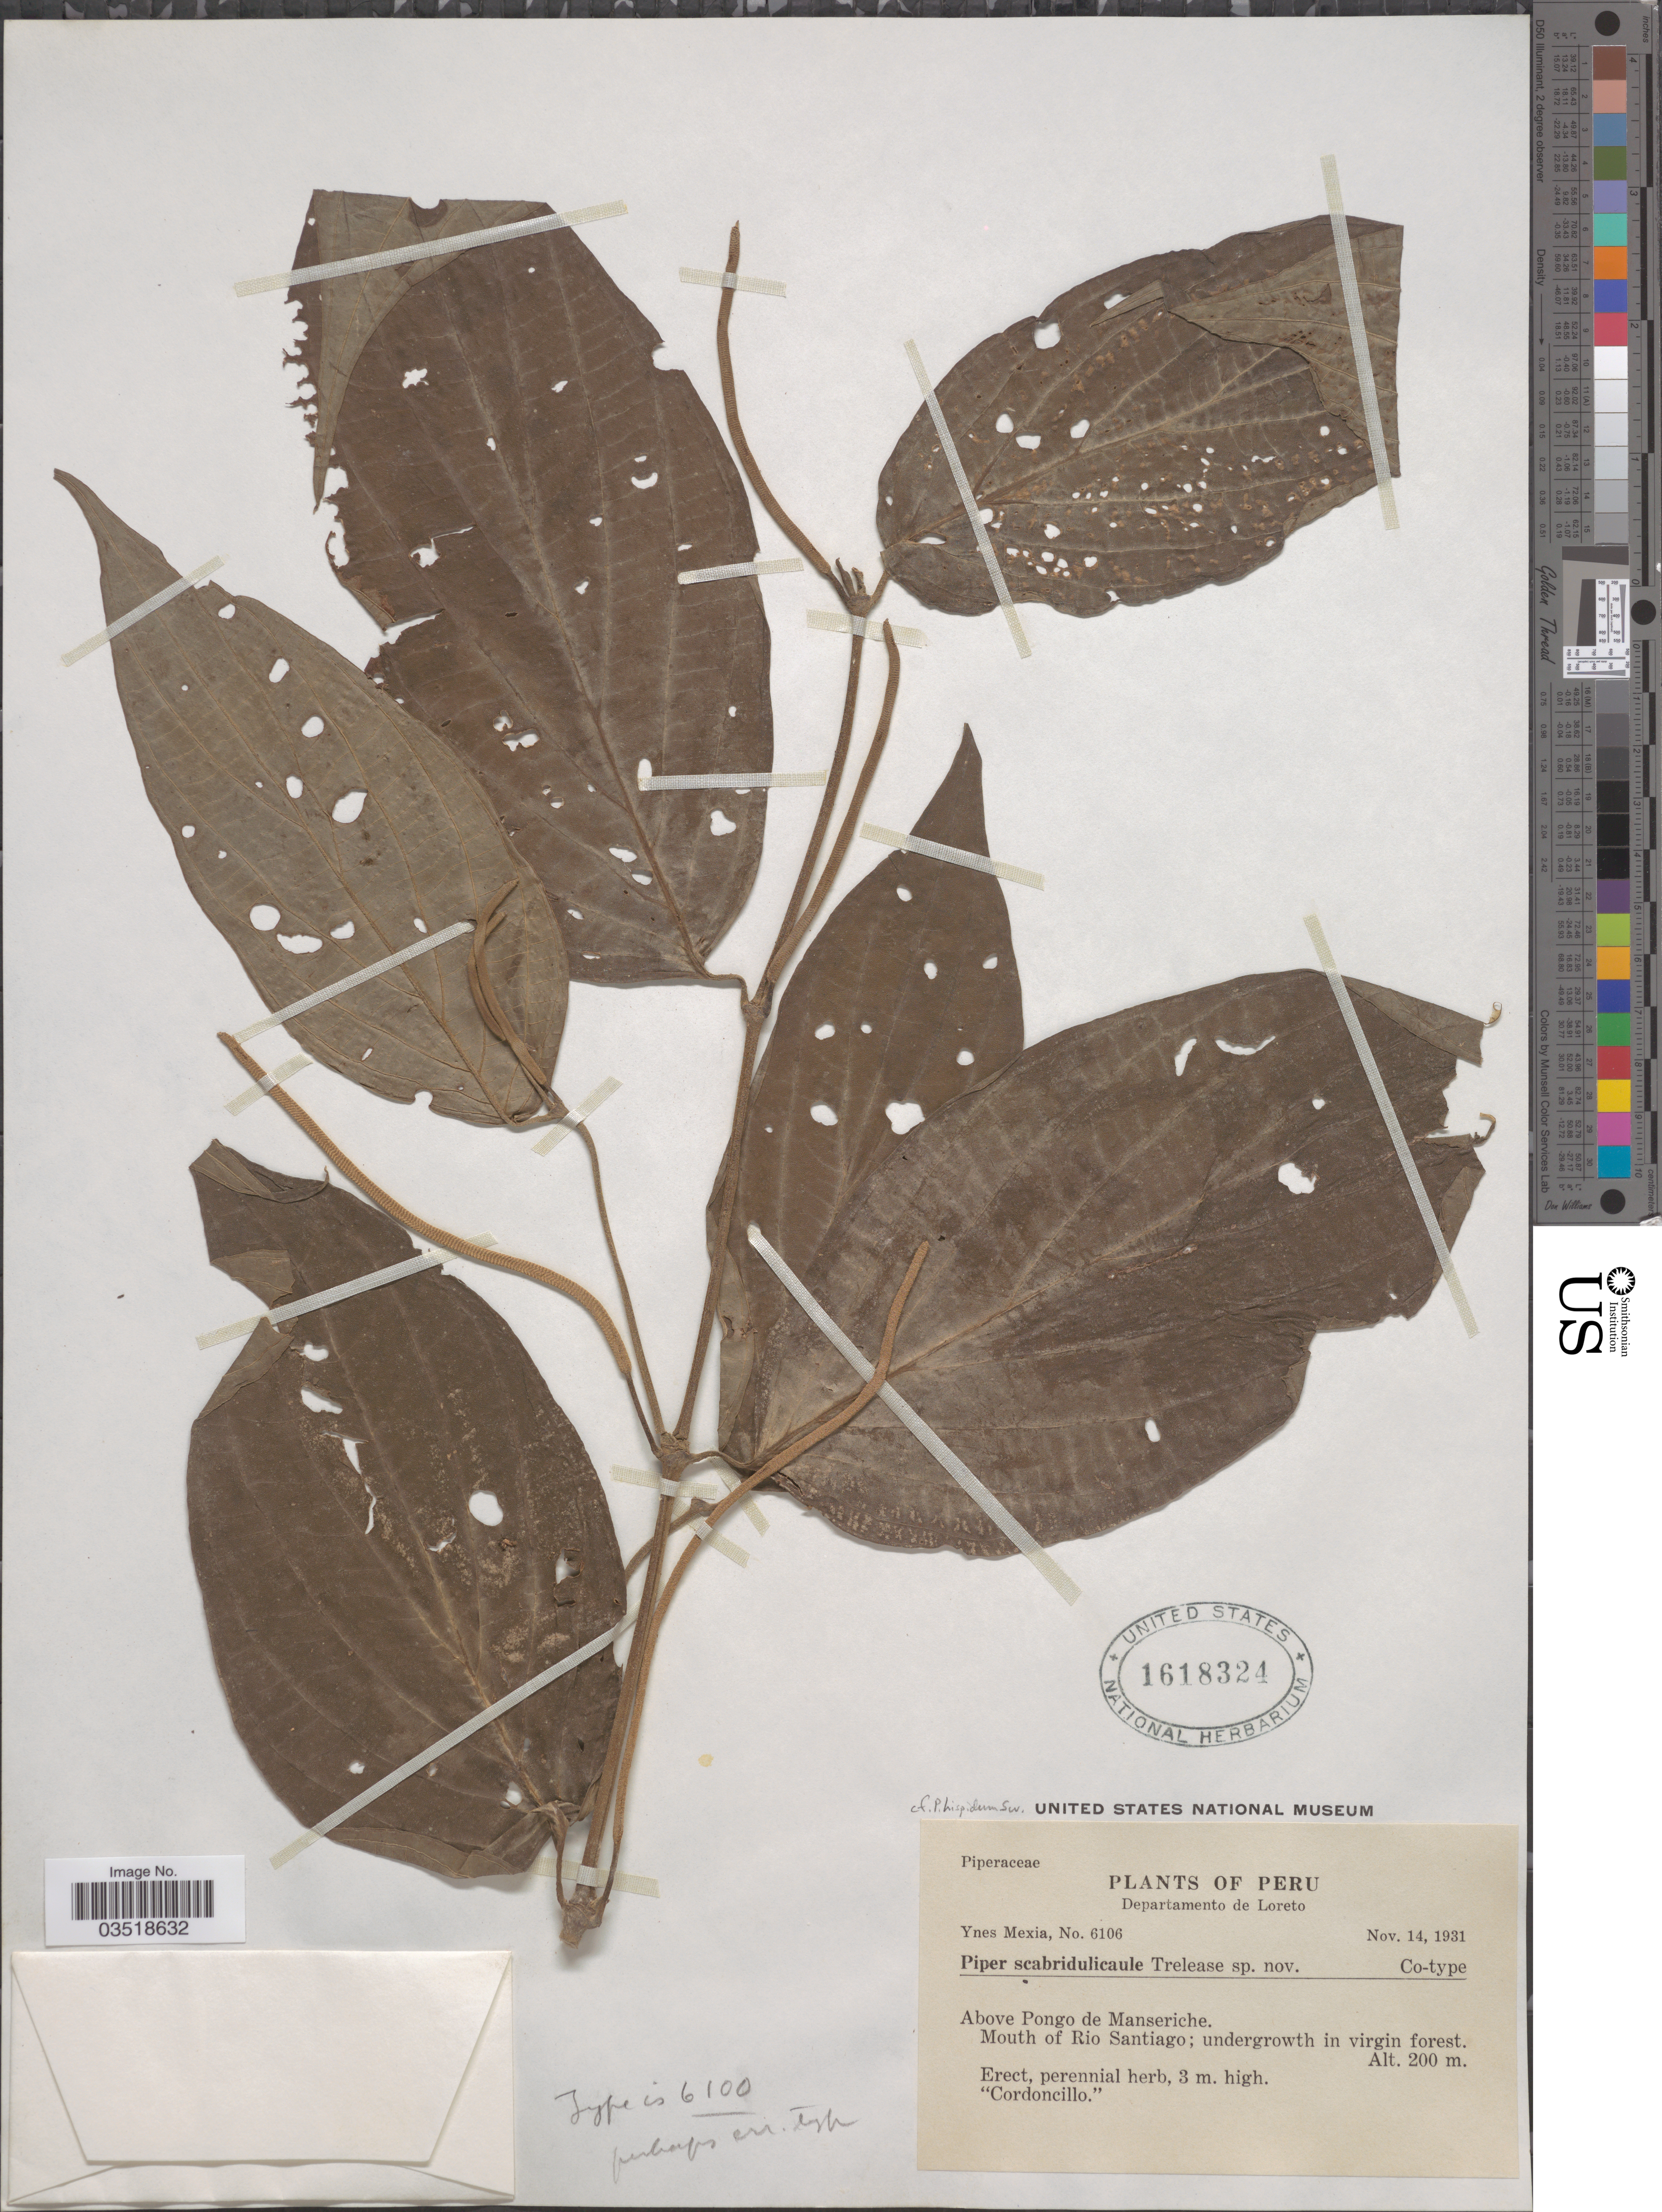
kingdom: Plantae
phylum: Tracheophyta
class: Magnoliopsida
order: Piperales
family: Piperaceae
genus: Piper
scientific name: Piper scabridulicaule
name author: Trel.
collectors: Y. Mexia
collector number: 6106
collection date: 1931-11-14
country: Peru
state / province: Loreto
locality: Departamento de Loreto. Above Pongo de Manseriche. Mouth of Rio Santiago; undergrowth in virgin forest.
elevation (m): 200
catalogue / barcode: US 1618324